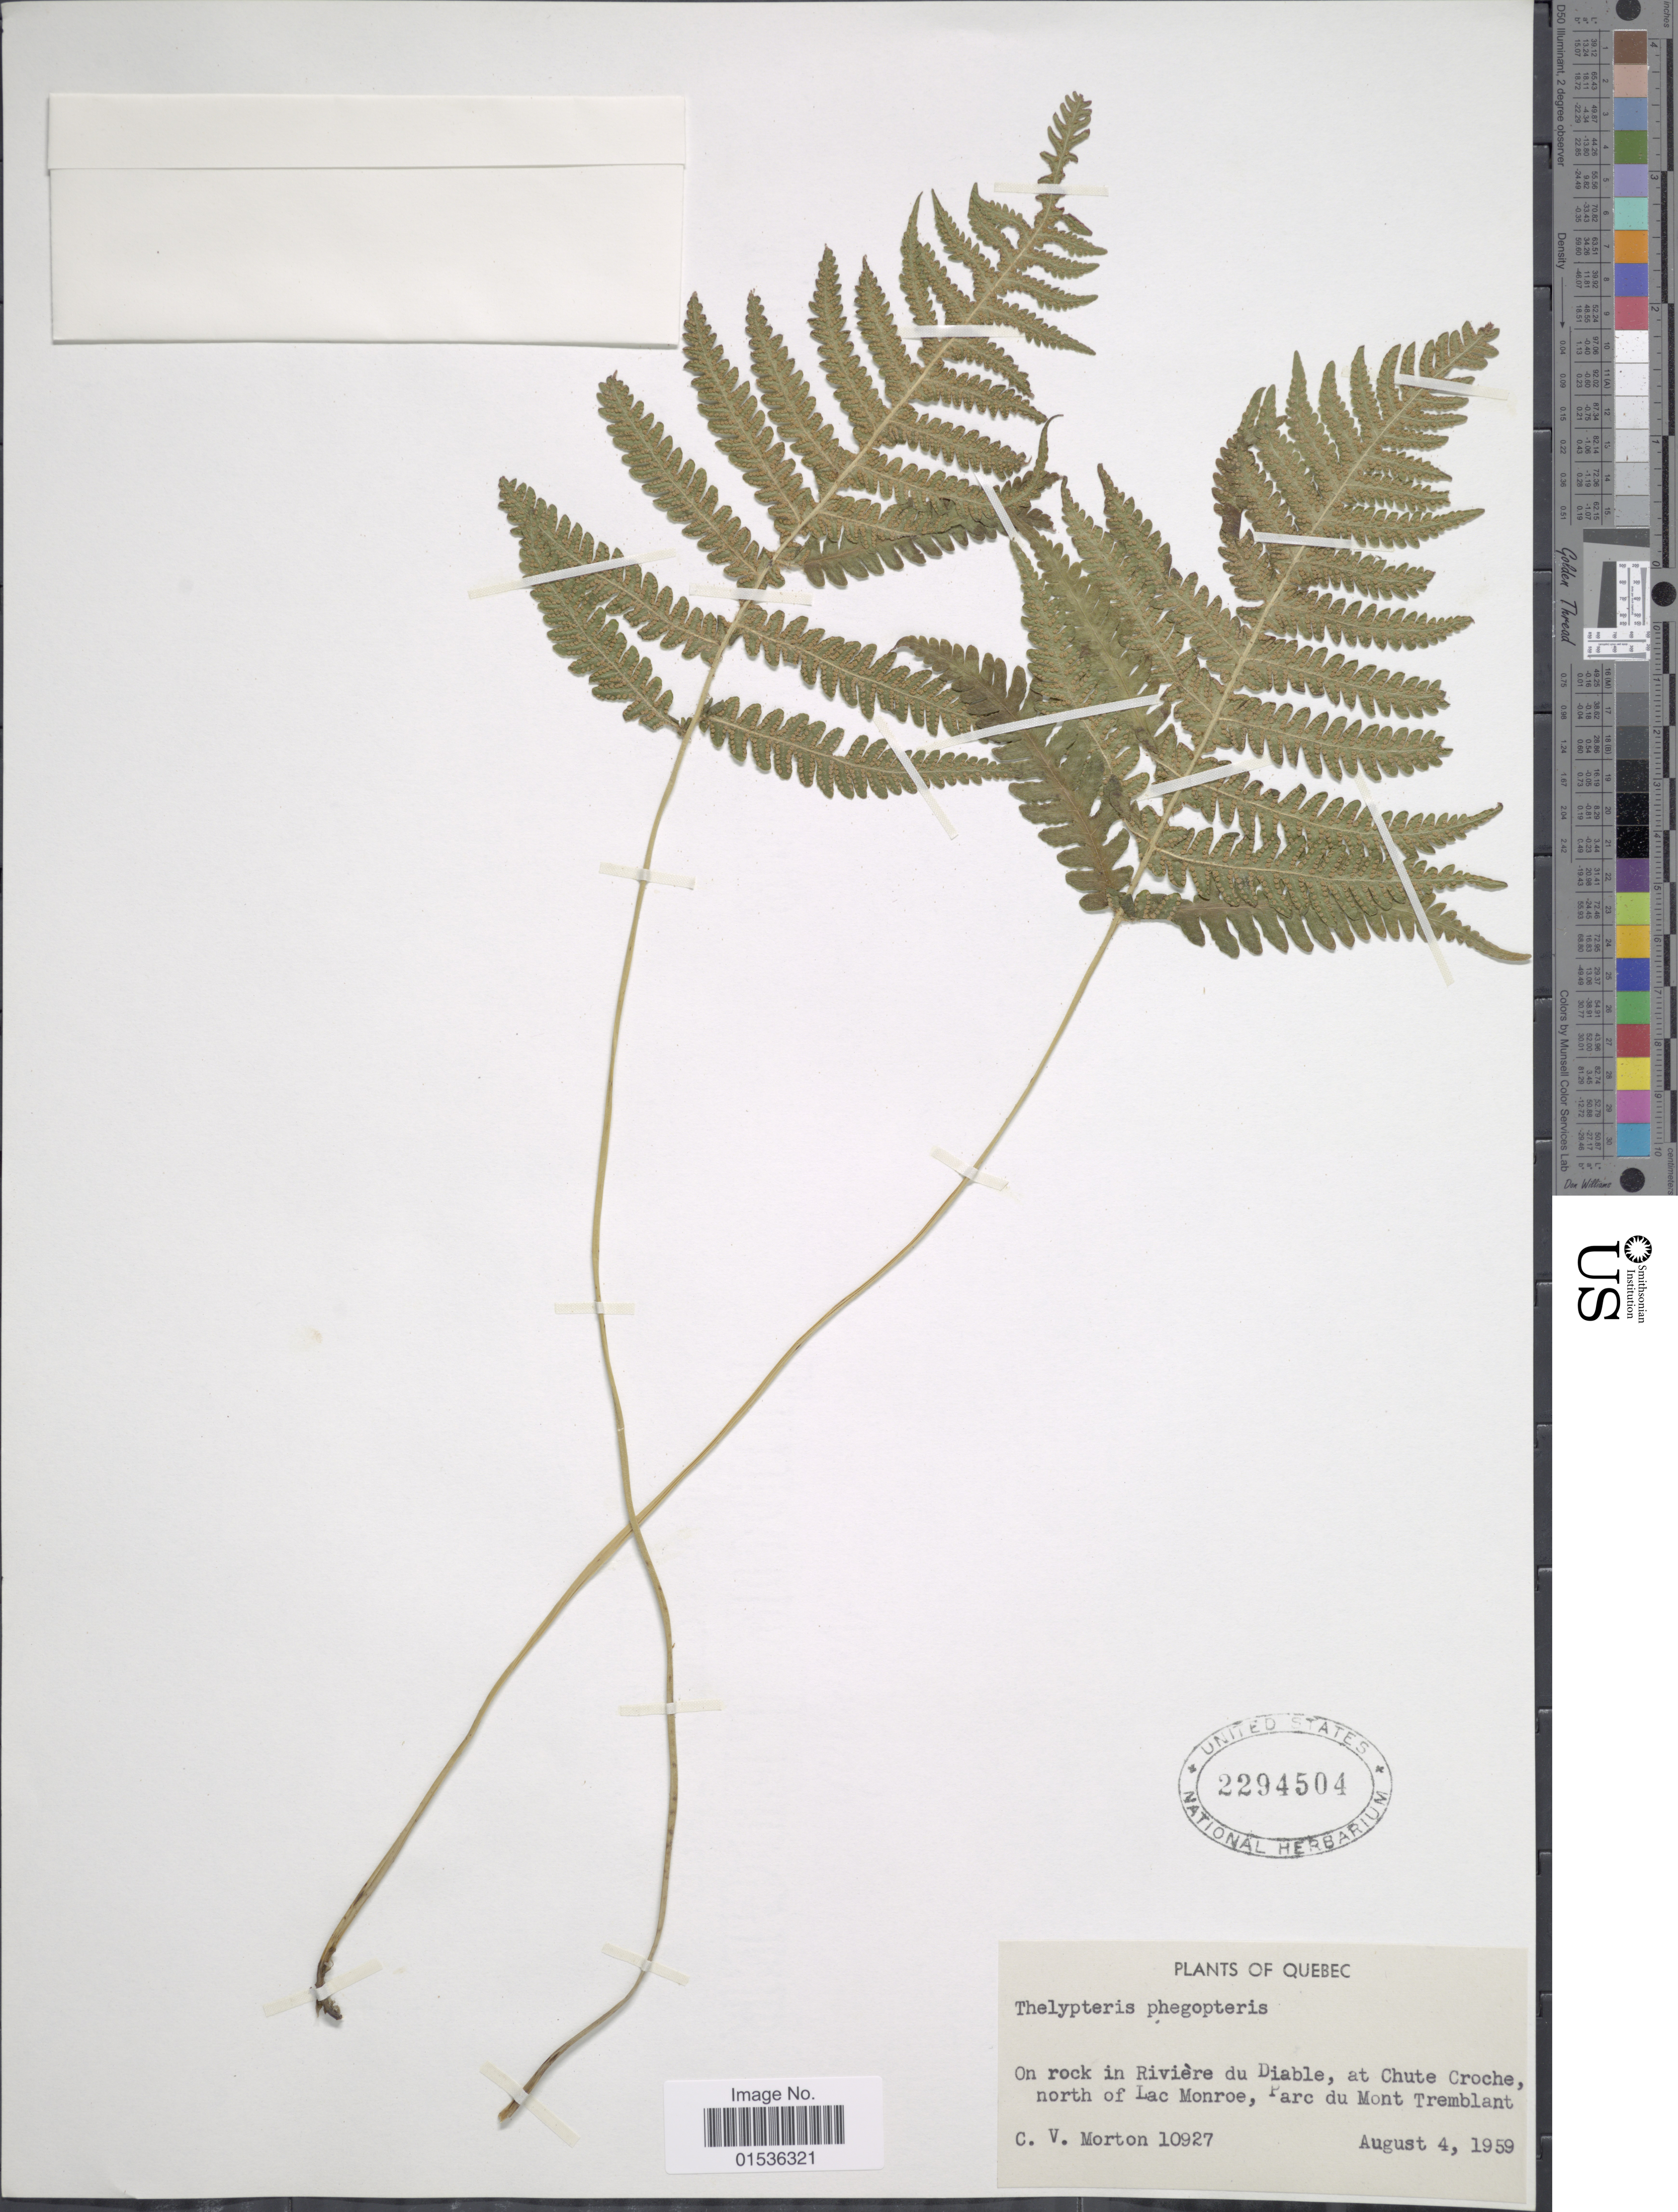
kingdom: Plantae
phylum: Tracheophyta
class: Polypodiopsida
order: Polypodiales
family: Thelypteridaceae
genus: Phegopteris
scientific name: Phegopteris connectilis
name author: (Michx.) Watt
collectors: C. V. Morton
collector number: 10927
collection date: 1959-08-04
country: Canada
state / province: Quebec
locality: Quebec, On rock in Riviere du Diable, at Chute Croche, north of Lac Monroe, Parc du Mont Tremblant.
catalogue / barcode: US 2294504